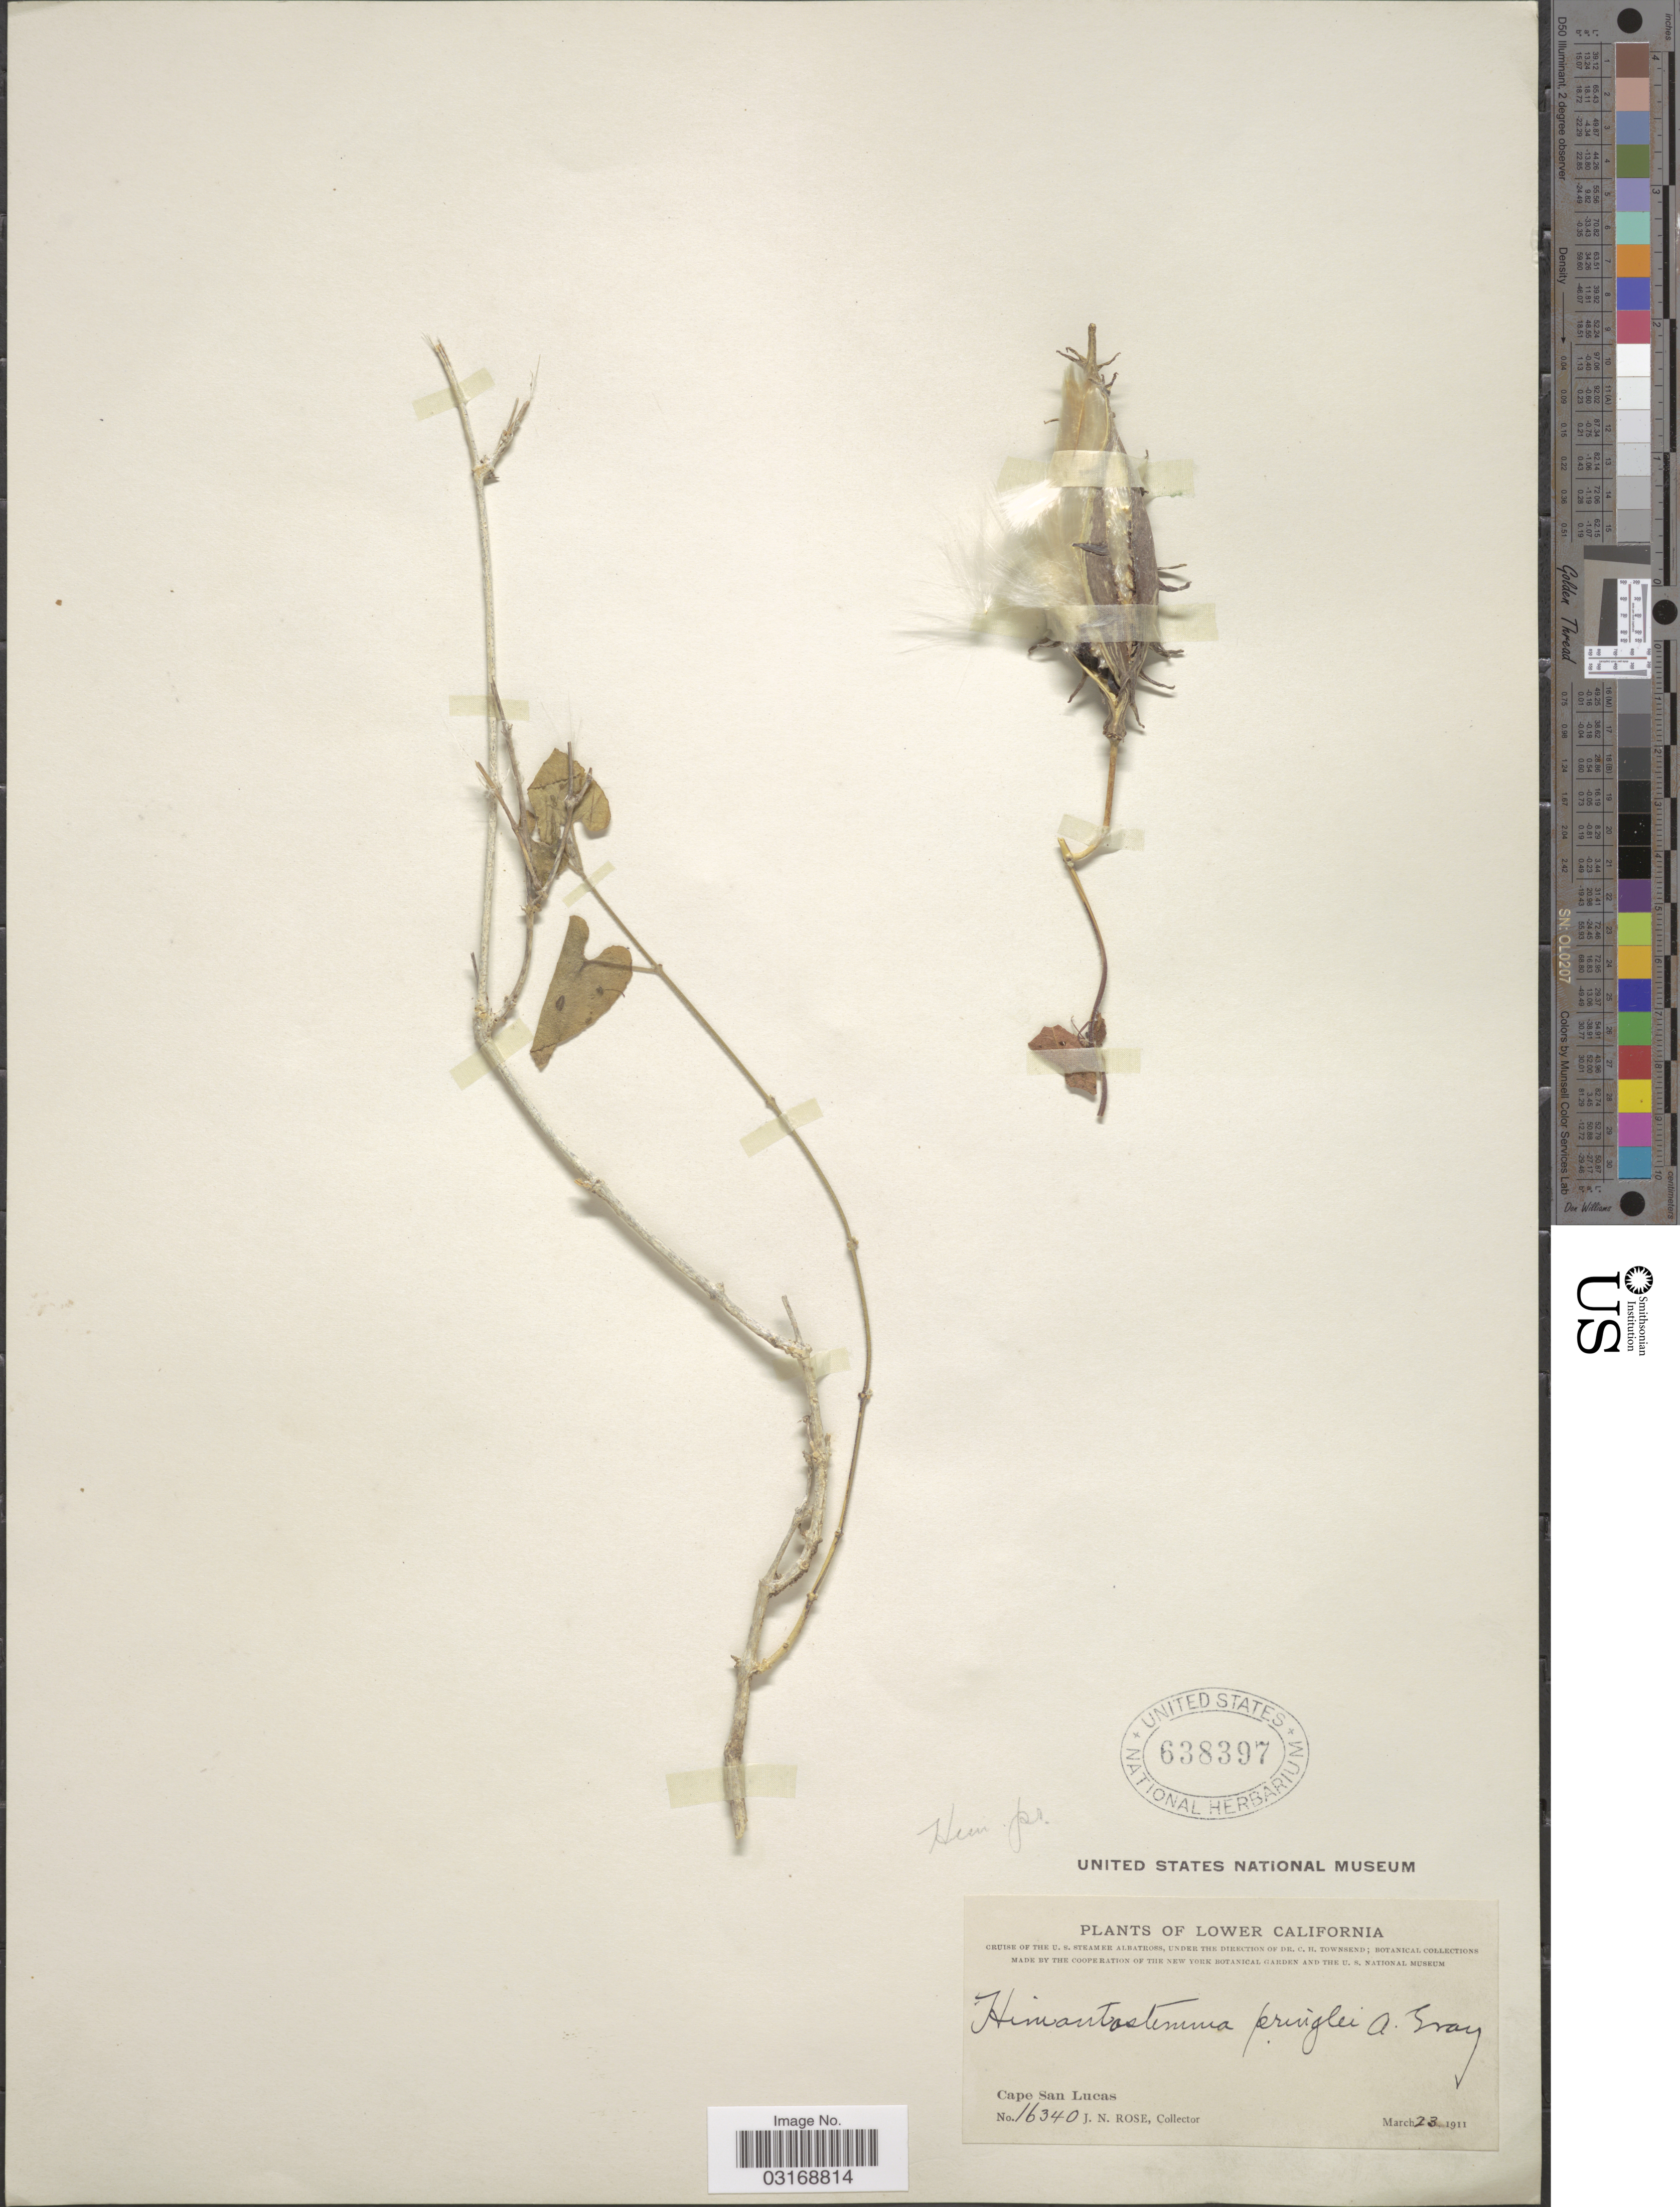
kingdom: Plantae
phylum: Tracheophyta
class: Magnoliopsida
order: Gentianales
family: Apocynaceae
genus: Matelea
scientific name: Matelea pringlei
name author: Woodson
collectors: J. N. Rose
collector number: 16340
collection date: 1911-03-23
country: Mexico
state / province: Baja California Sur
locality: Lower California. Cape San Lucas.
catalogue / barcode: US 638397